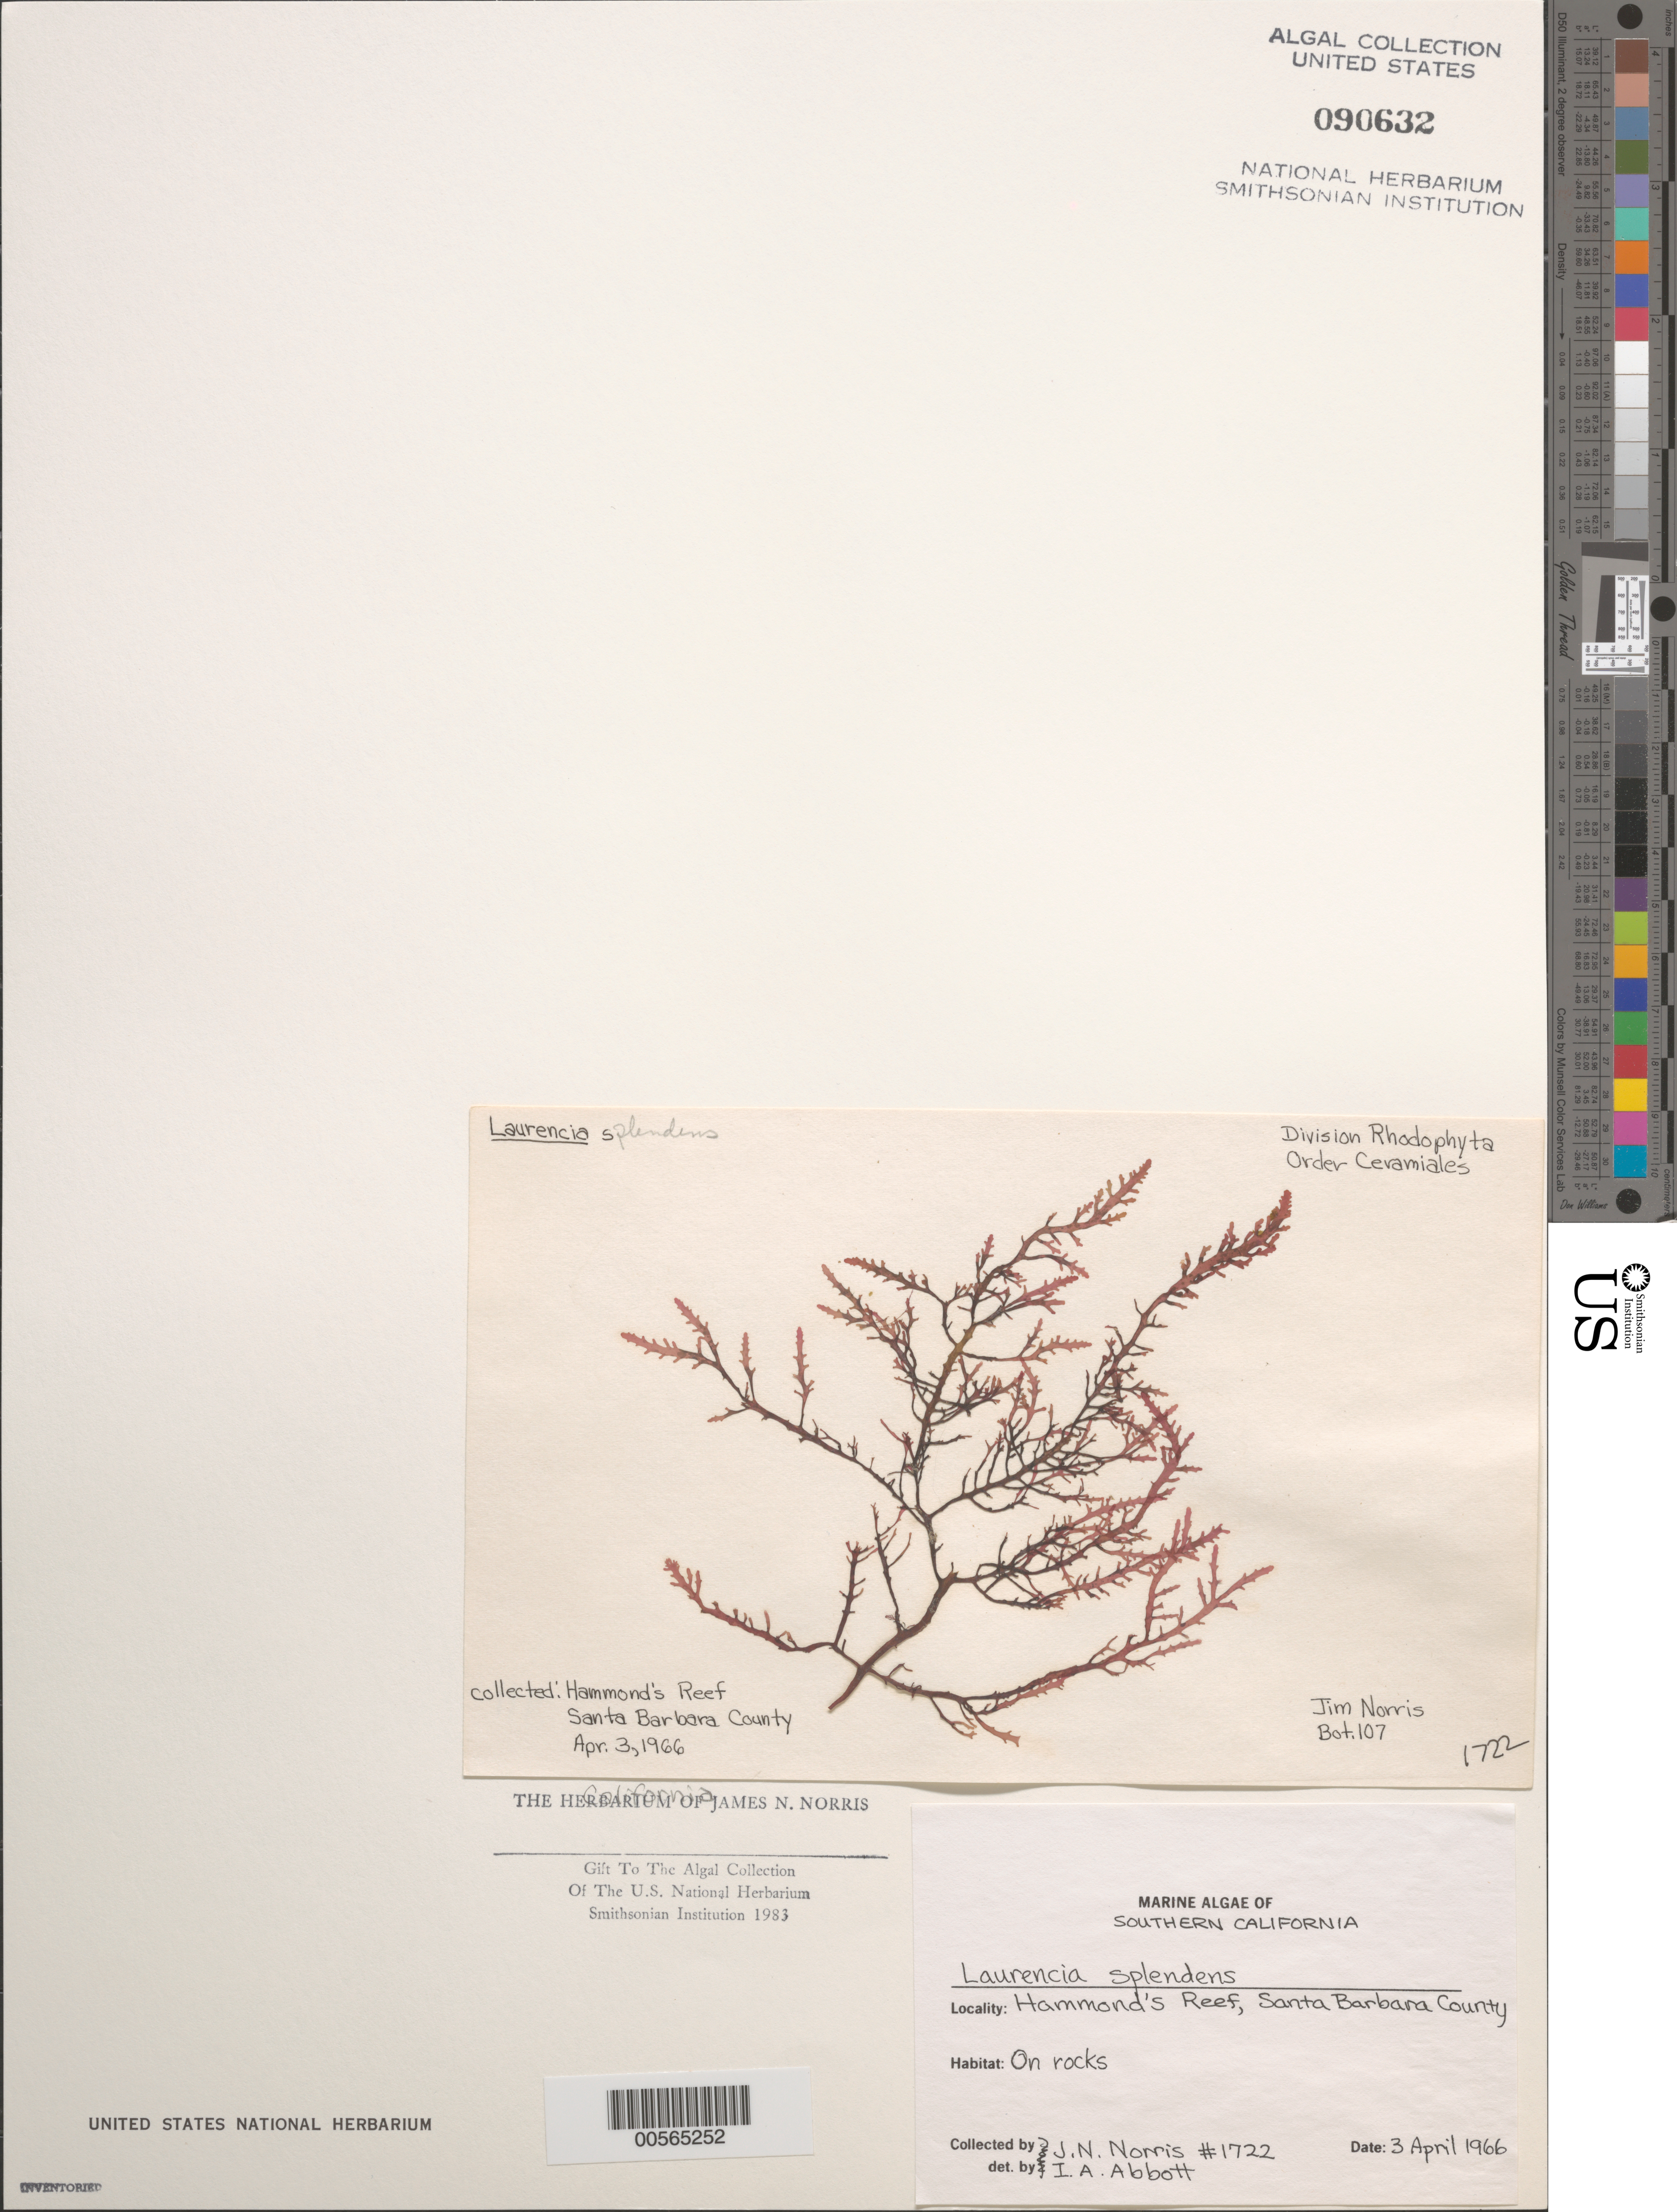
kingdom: Plantae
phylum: Rhodophyta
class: Florideophyceae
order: Ceramiales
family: Rhodomelaceae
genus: Osmundea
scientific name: Osmundea splendens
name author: (Hollenb.) K.W. Nam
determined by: Algae name updating Project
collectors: J. N. Norris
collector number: JN-1722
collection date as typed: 03 Apr 1966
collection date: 1966-04-03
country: United States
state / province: California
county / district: Santa Barbara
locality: Hammond's Reef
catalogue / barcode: US 90632